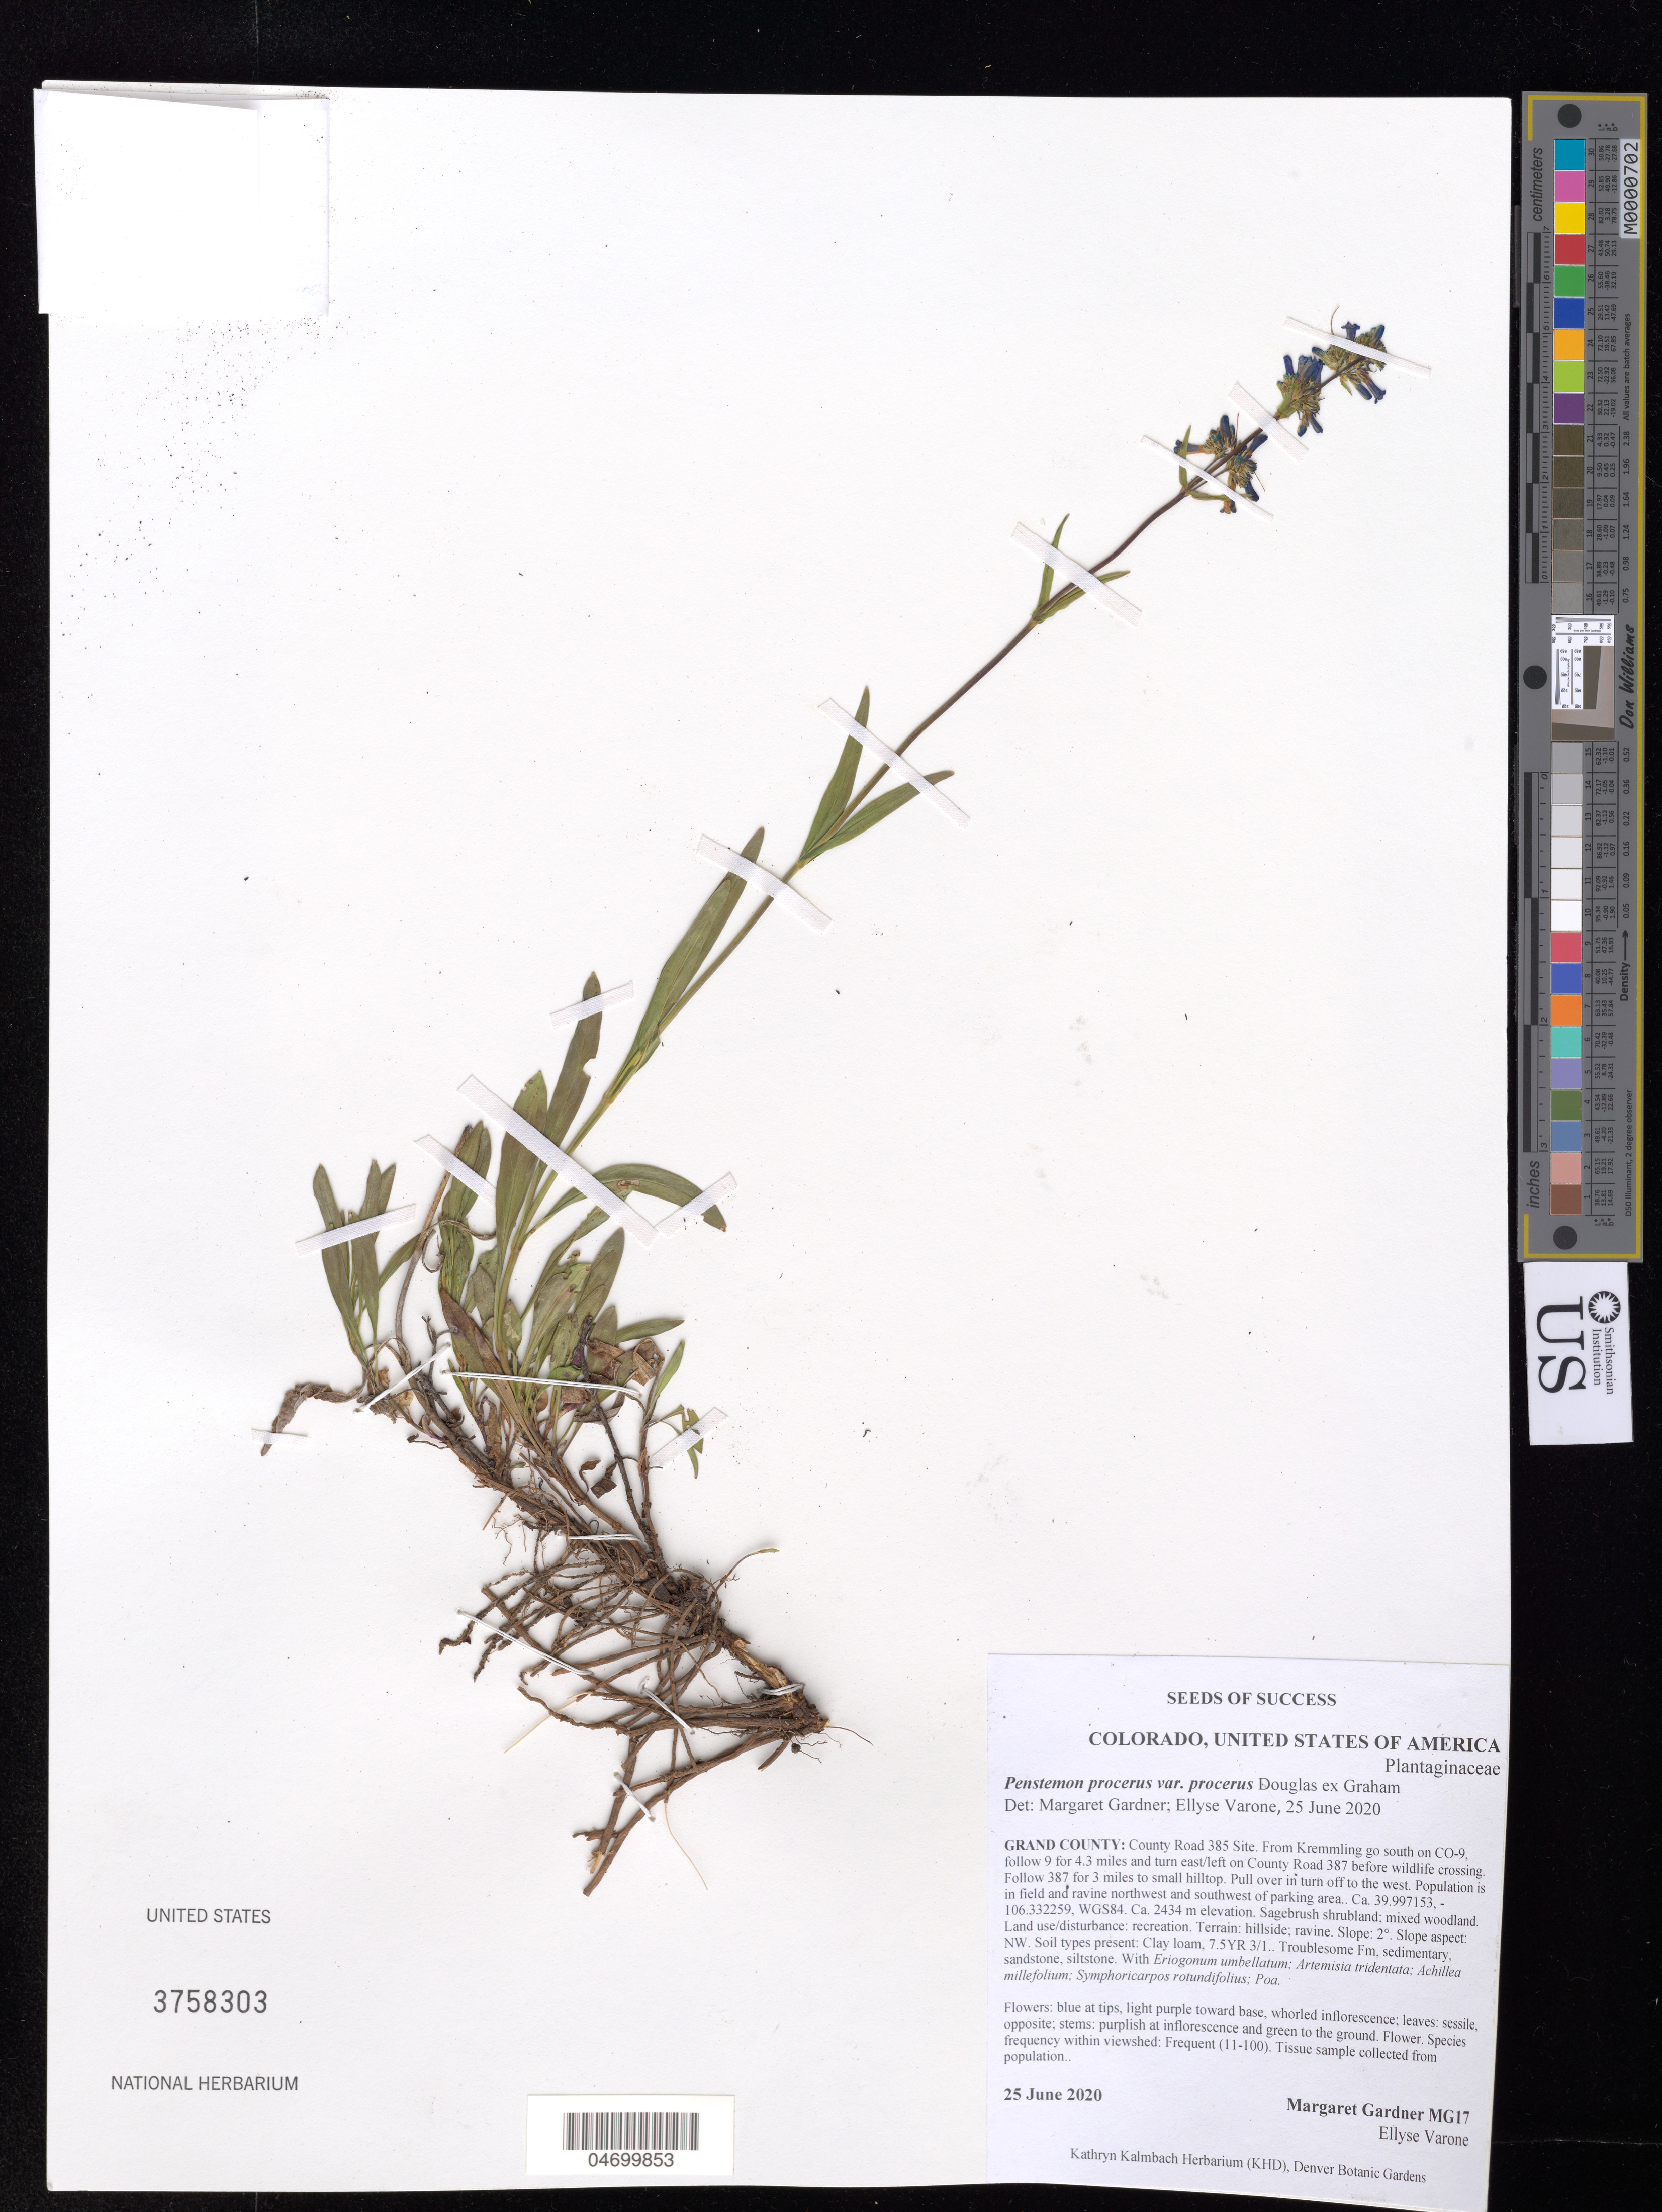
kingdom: Plantae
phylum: Tracheophyta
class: Magnoliopsida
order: Lamiales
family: Plantaginaceae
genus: Penstemon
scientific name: Penstemon procerus var. procerus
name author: Douglas ex Graham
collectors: M. Gardner & E. Varone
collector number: MG17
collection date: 2020-06-25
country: United States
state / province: Colorado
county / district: Grand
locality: County Road 385 Site.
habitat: Mixed woodland, sagebrush shrubland. Clay loam soil. With Artemisia tridentata, Achillea millefolium, Poa, etc.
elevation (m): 2434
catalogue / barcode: US 3758303